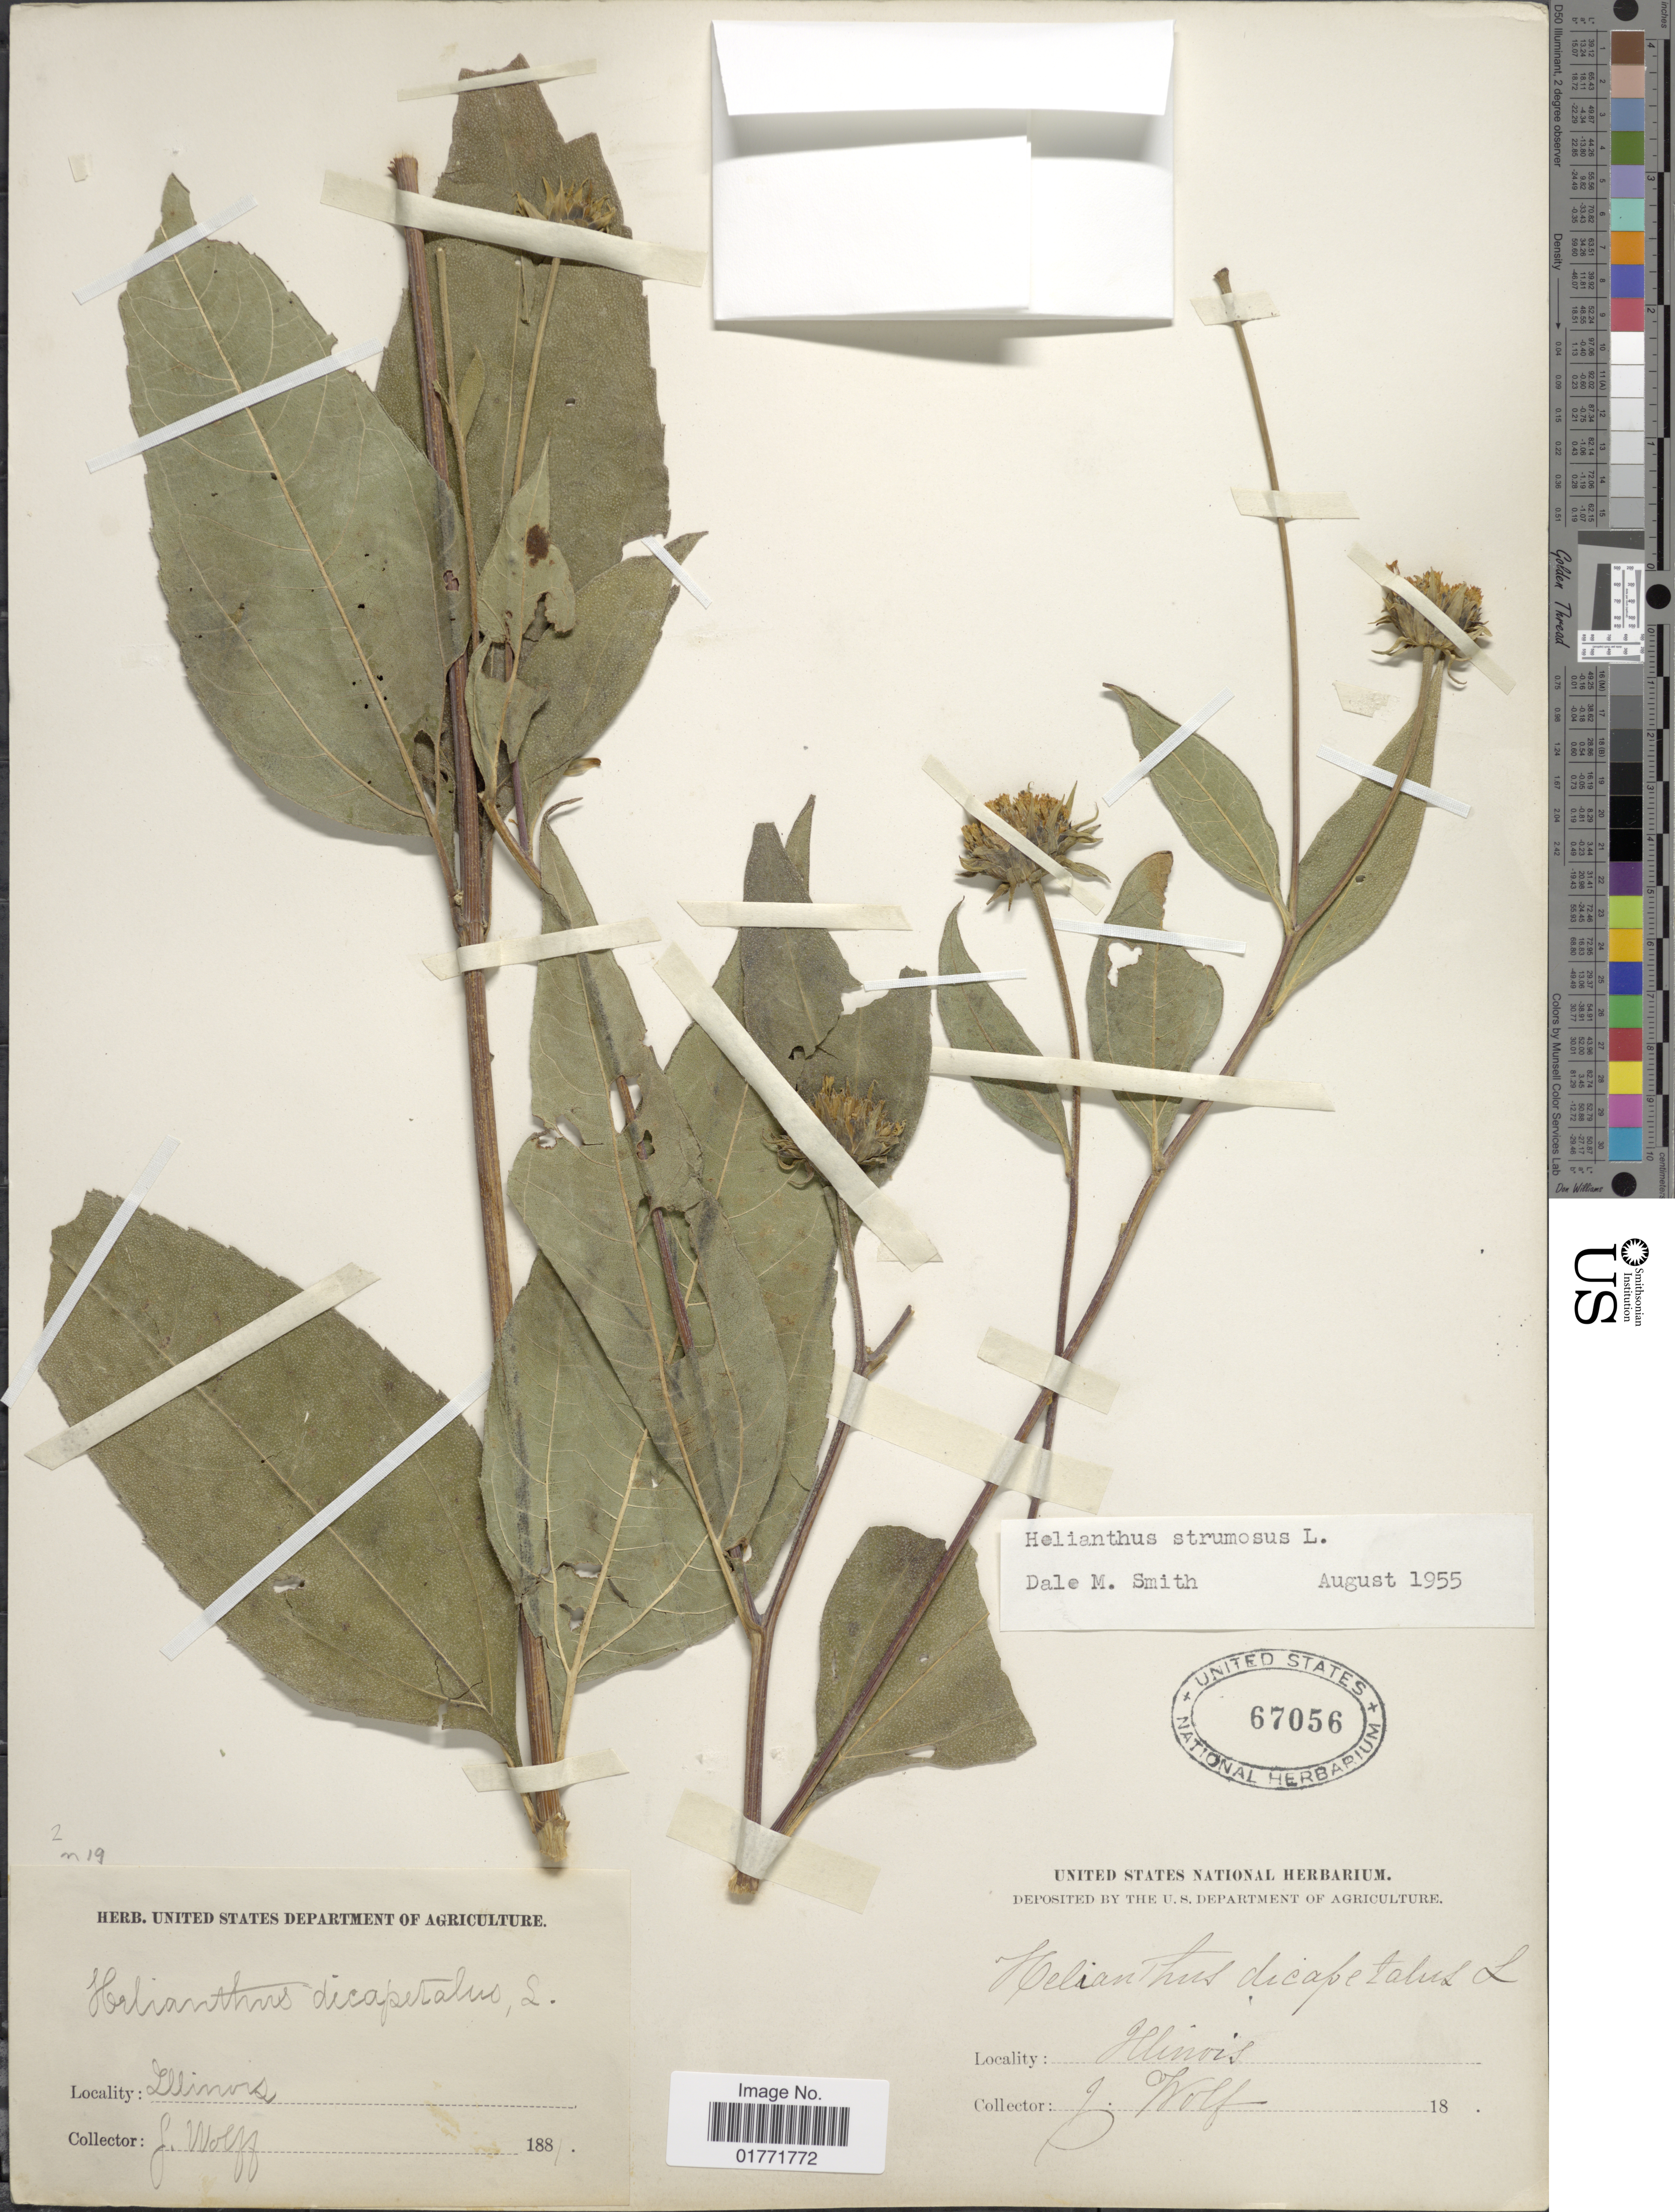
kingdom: Plantae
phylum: Tracheophyta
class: Magnoliopsida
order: Asterales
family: Asteraceae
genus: Helianthus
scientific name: Helianthus strumosus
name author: L.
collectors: J. Wolf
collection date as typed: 188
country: United States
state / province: Illinois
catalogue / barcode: US 67056